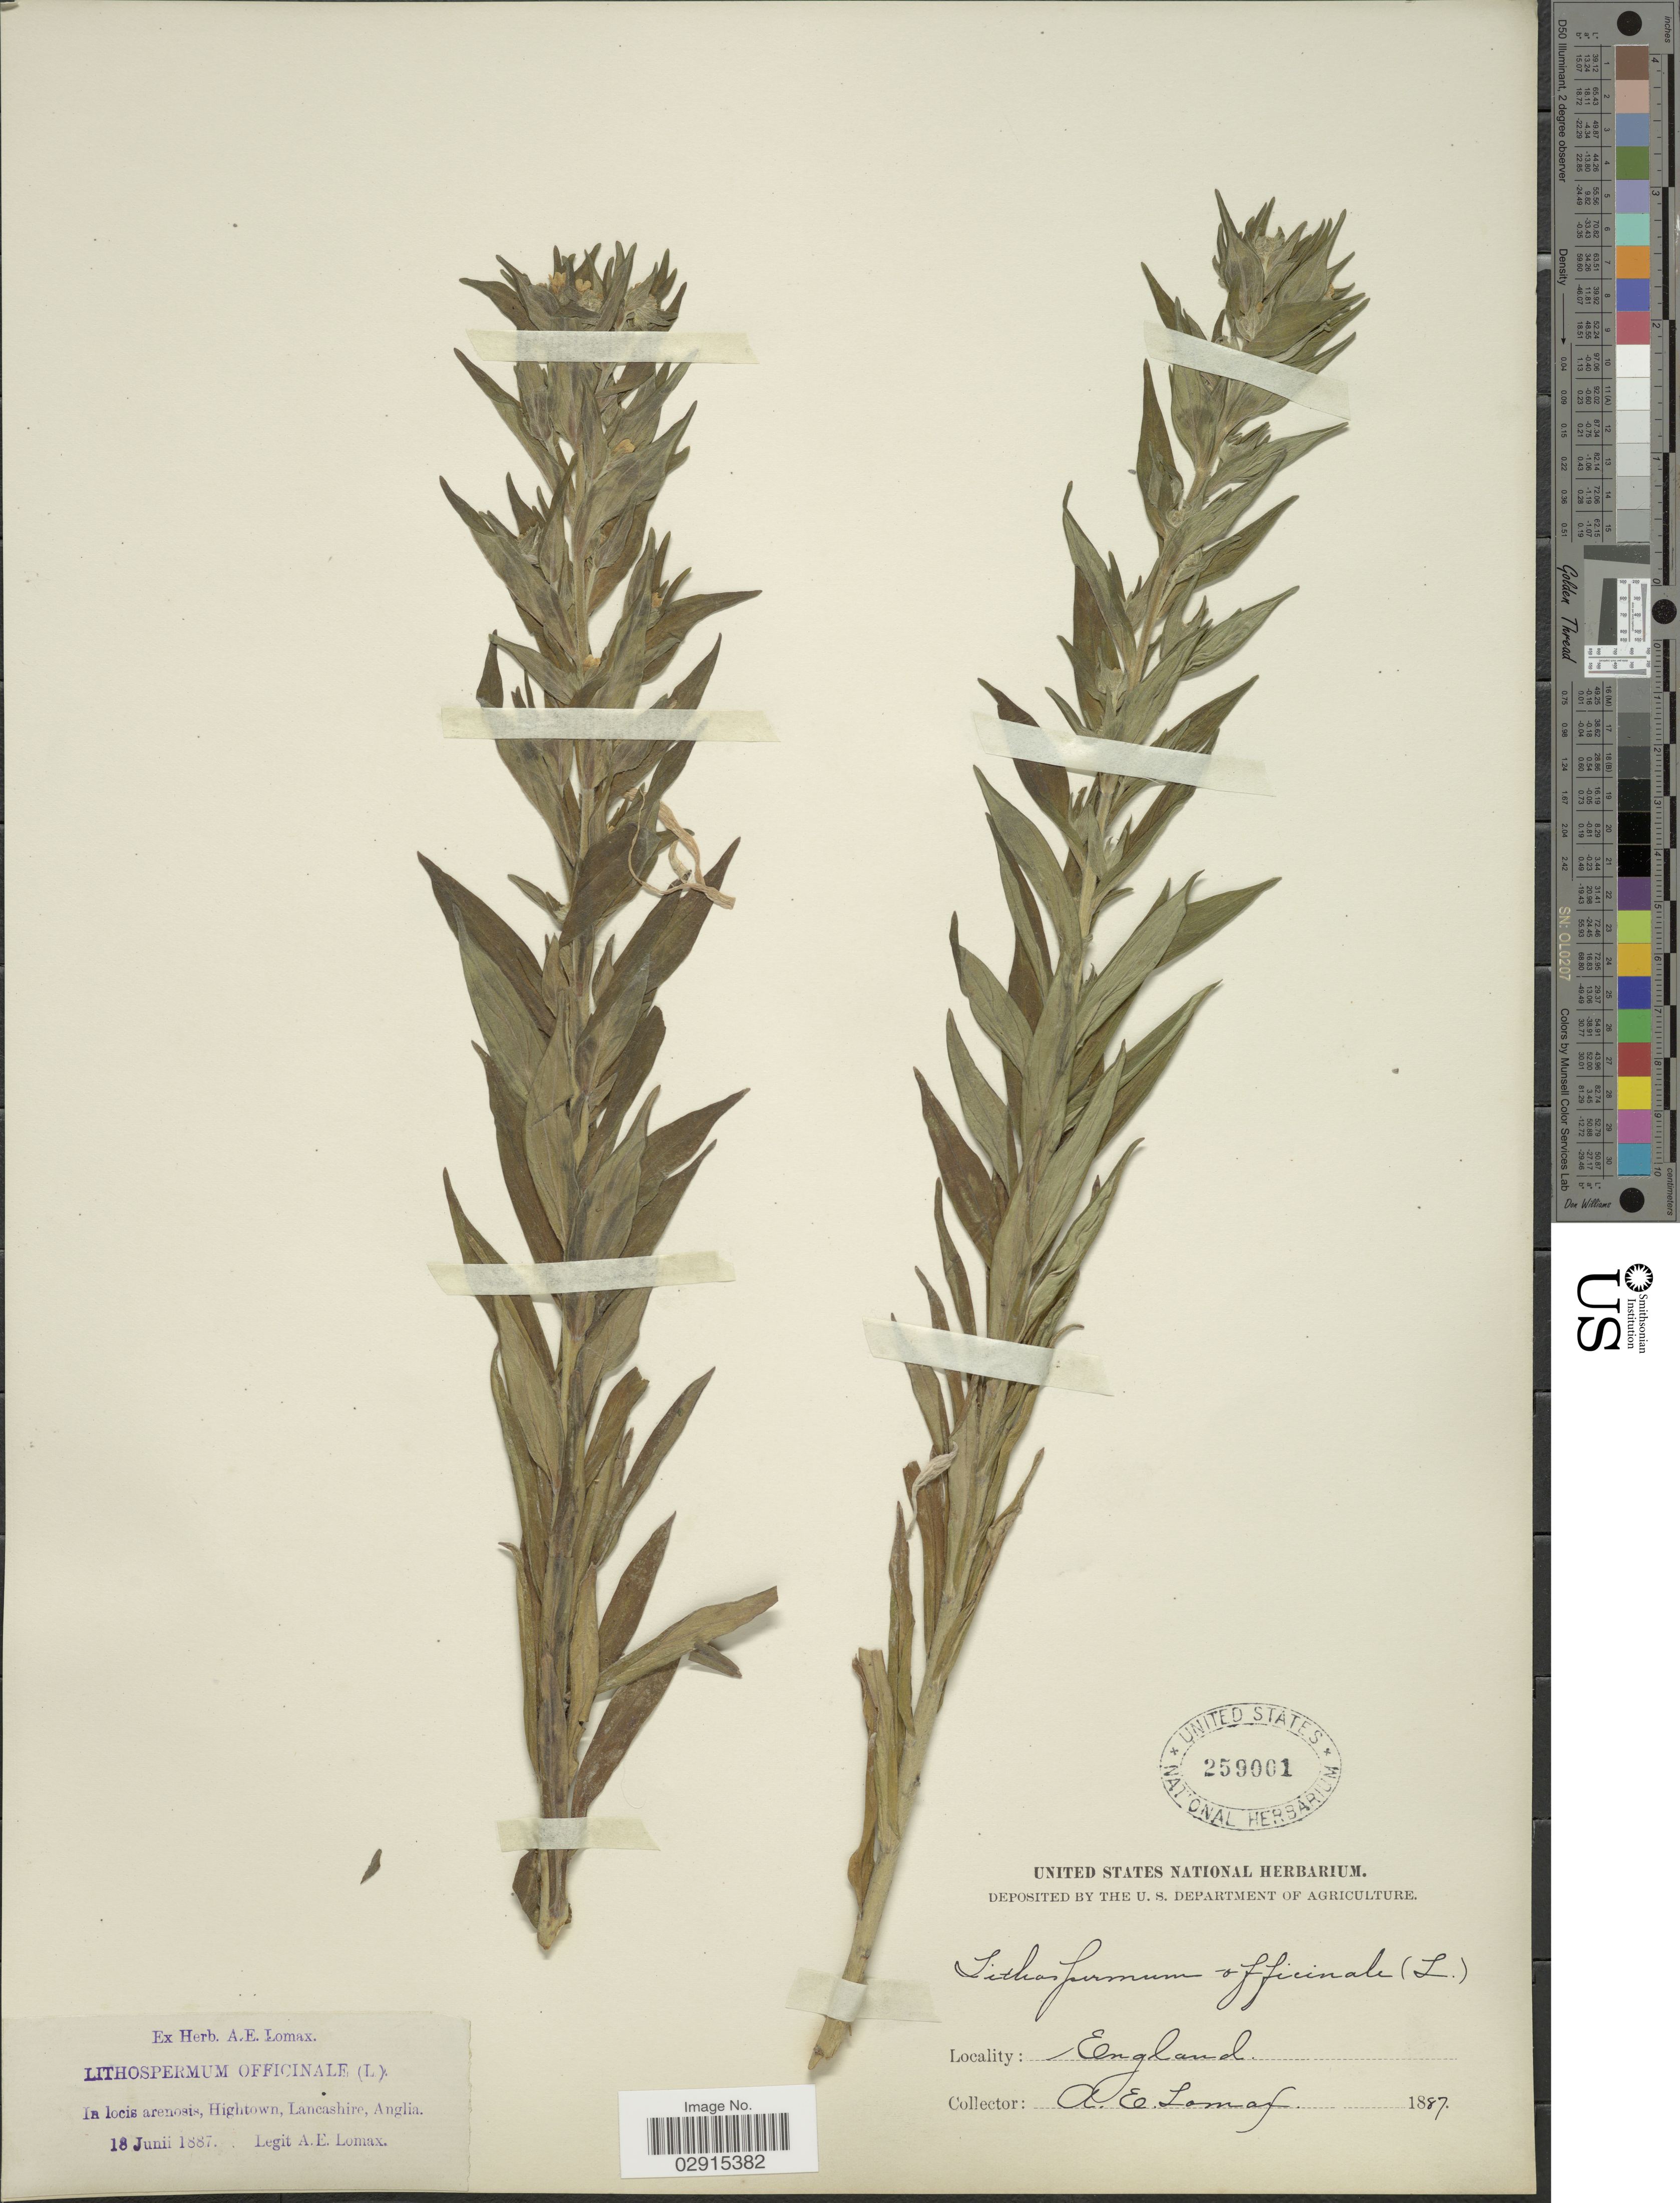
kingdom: Plantae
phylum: Tracheophyta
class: Magnoliopsida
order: Boraginales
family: Boraginaceae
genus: Lithospermum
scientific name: Lithospermum officinale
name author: L.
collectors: A. Lomax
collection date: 1887-06-18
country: United Kingdom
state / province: England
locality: In locis arenosis, Hightown, Lancashire, Anglia.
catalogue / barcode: US 259001